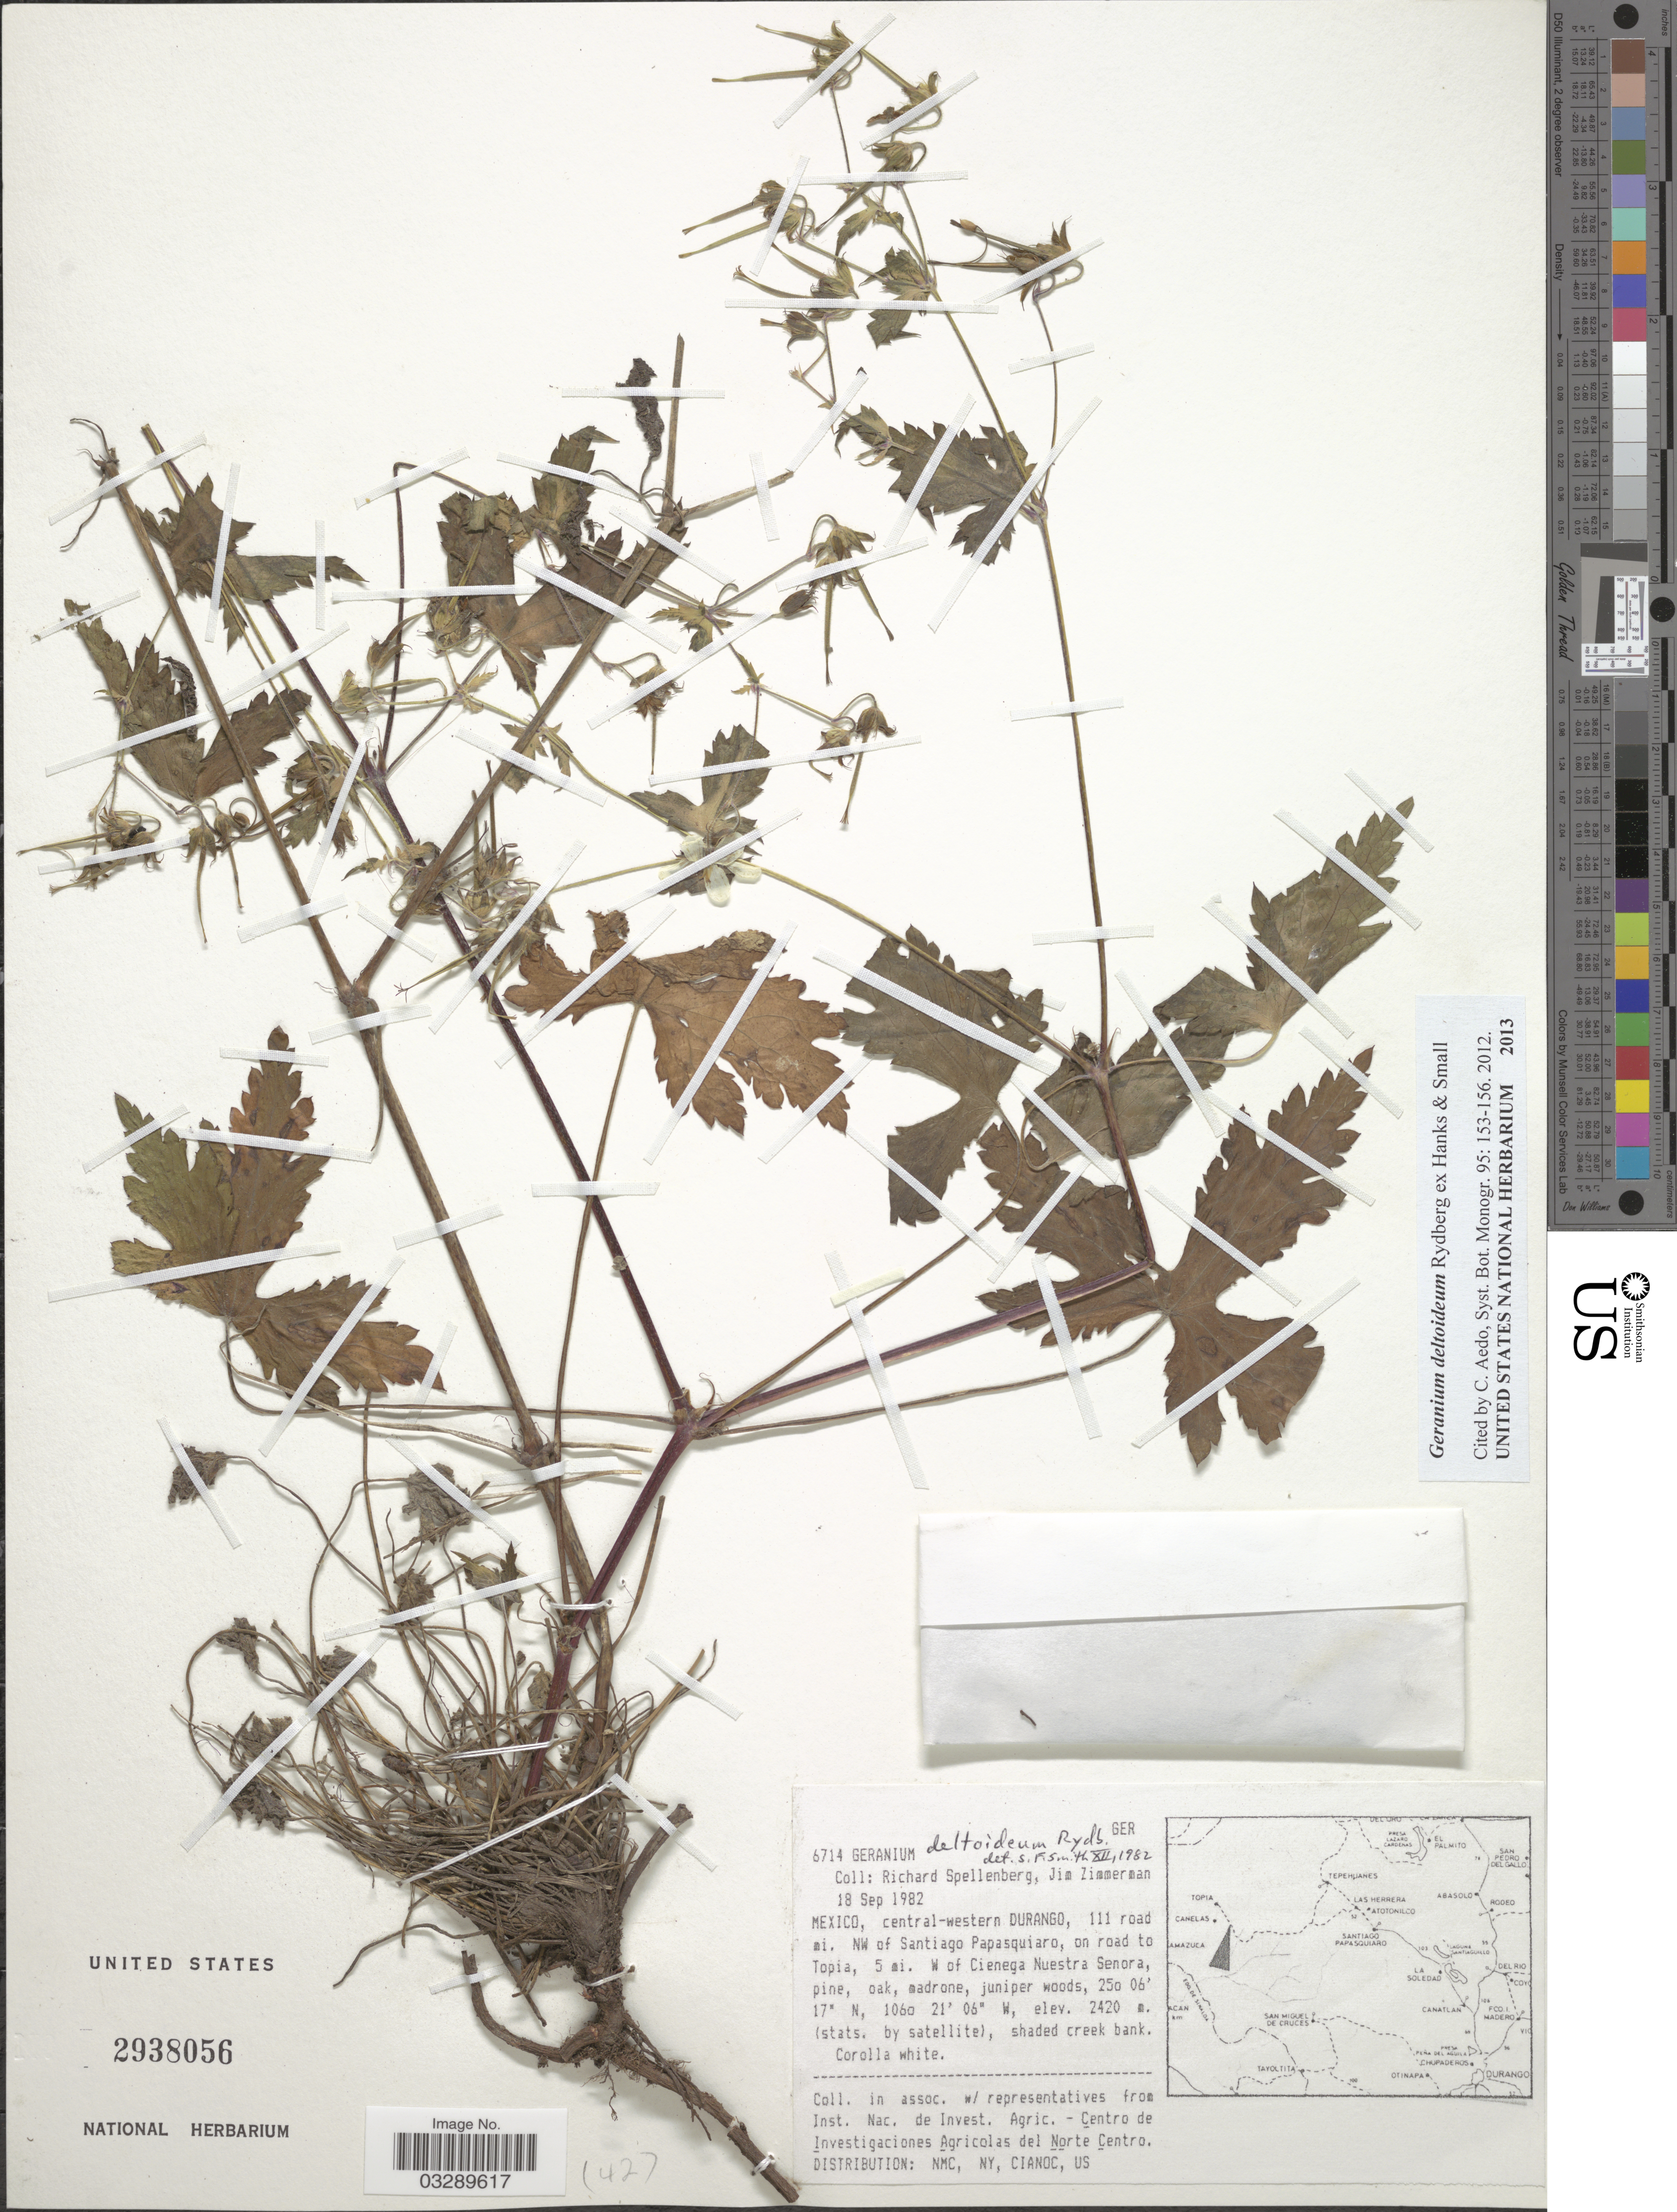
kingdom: Plantae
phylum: Tracheophyta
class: Magnoliopsida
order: Geraniales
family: Geraniaceae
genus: Geranium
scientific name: Geranium deltoideum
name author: Rydb.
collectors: R. Spellenberg & J. Zimmerman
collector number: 6714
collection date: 1982-09-18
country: Mexico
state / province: Durango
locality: Central-western Durango, 111 road mi. NW of Santiago Papasquiaro, on road to Topia, 5 mi. W of Cienega Nuestra Senora.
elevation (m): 2420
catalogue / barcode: US 2938056